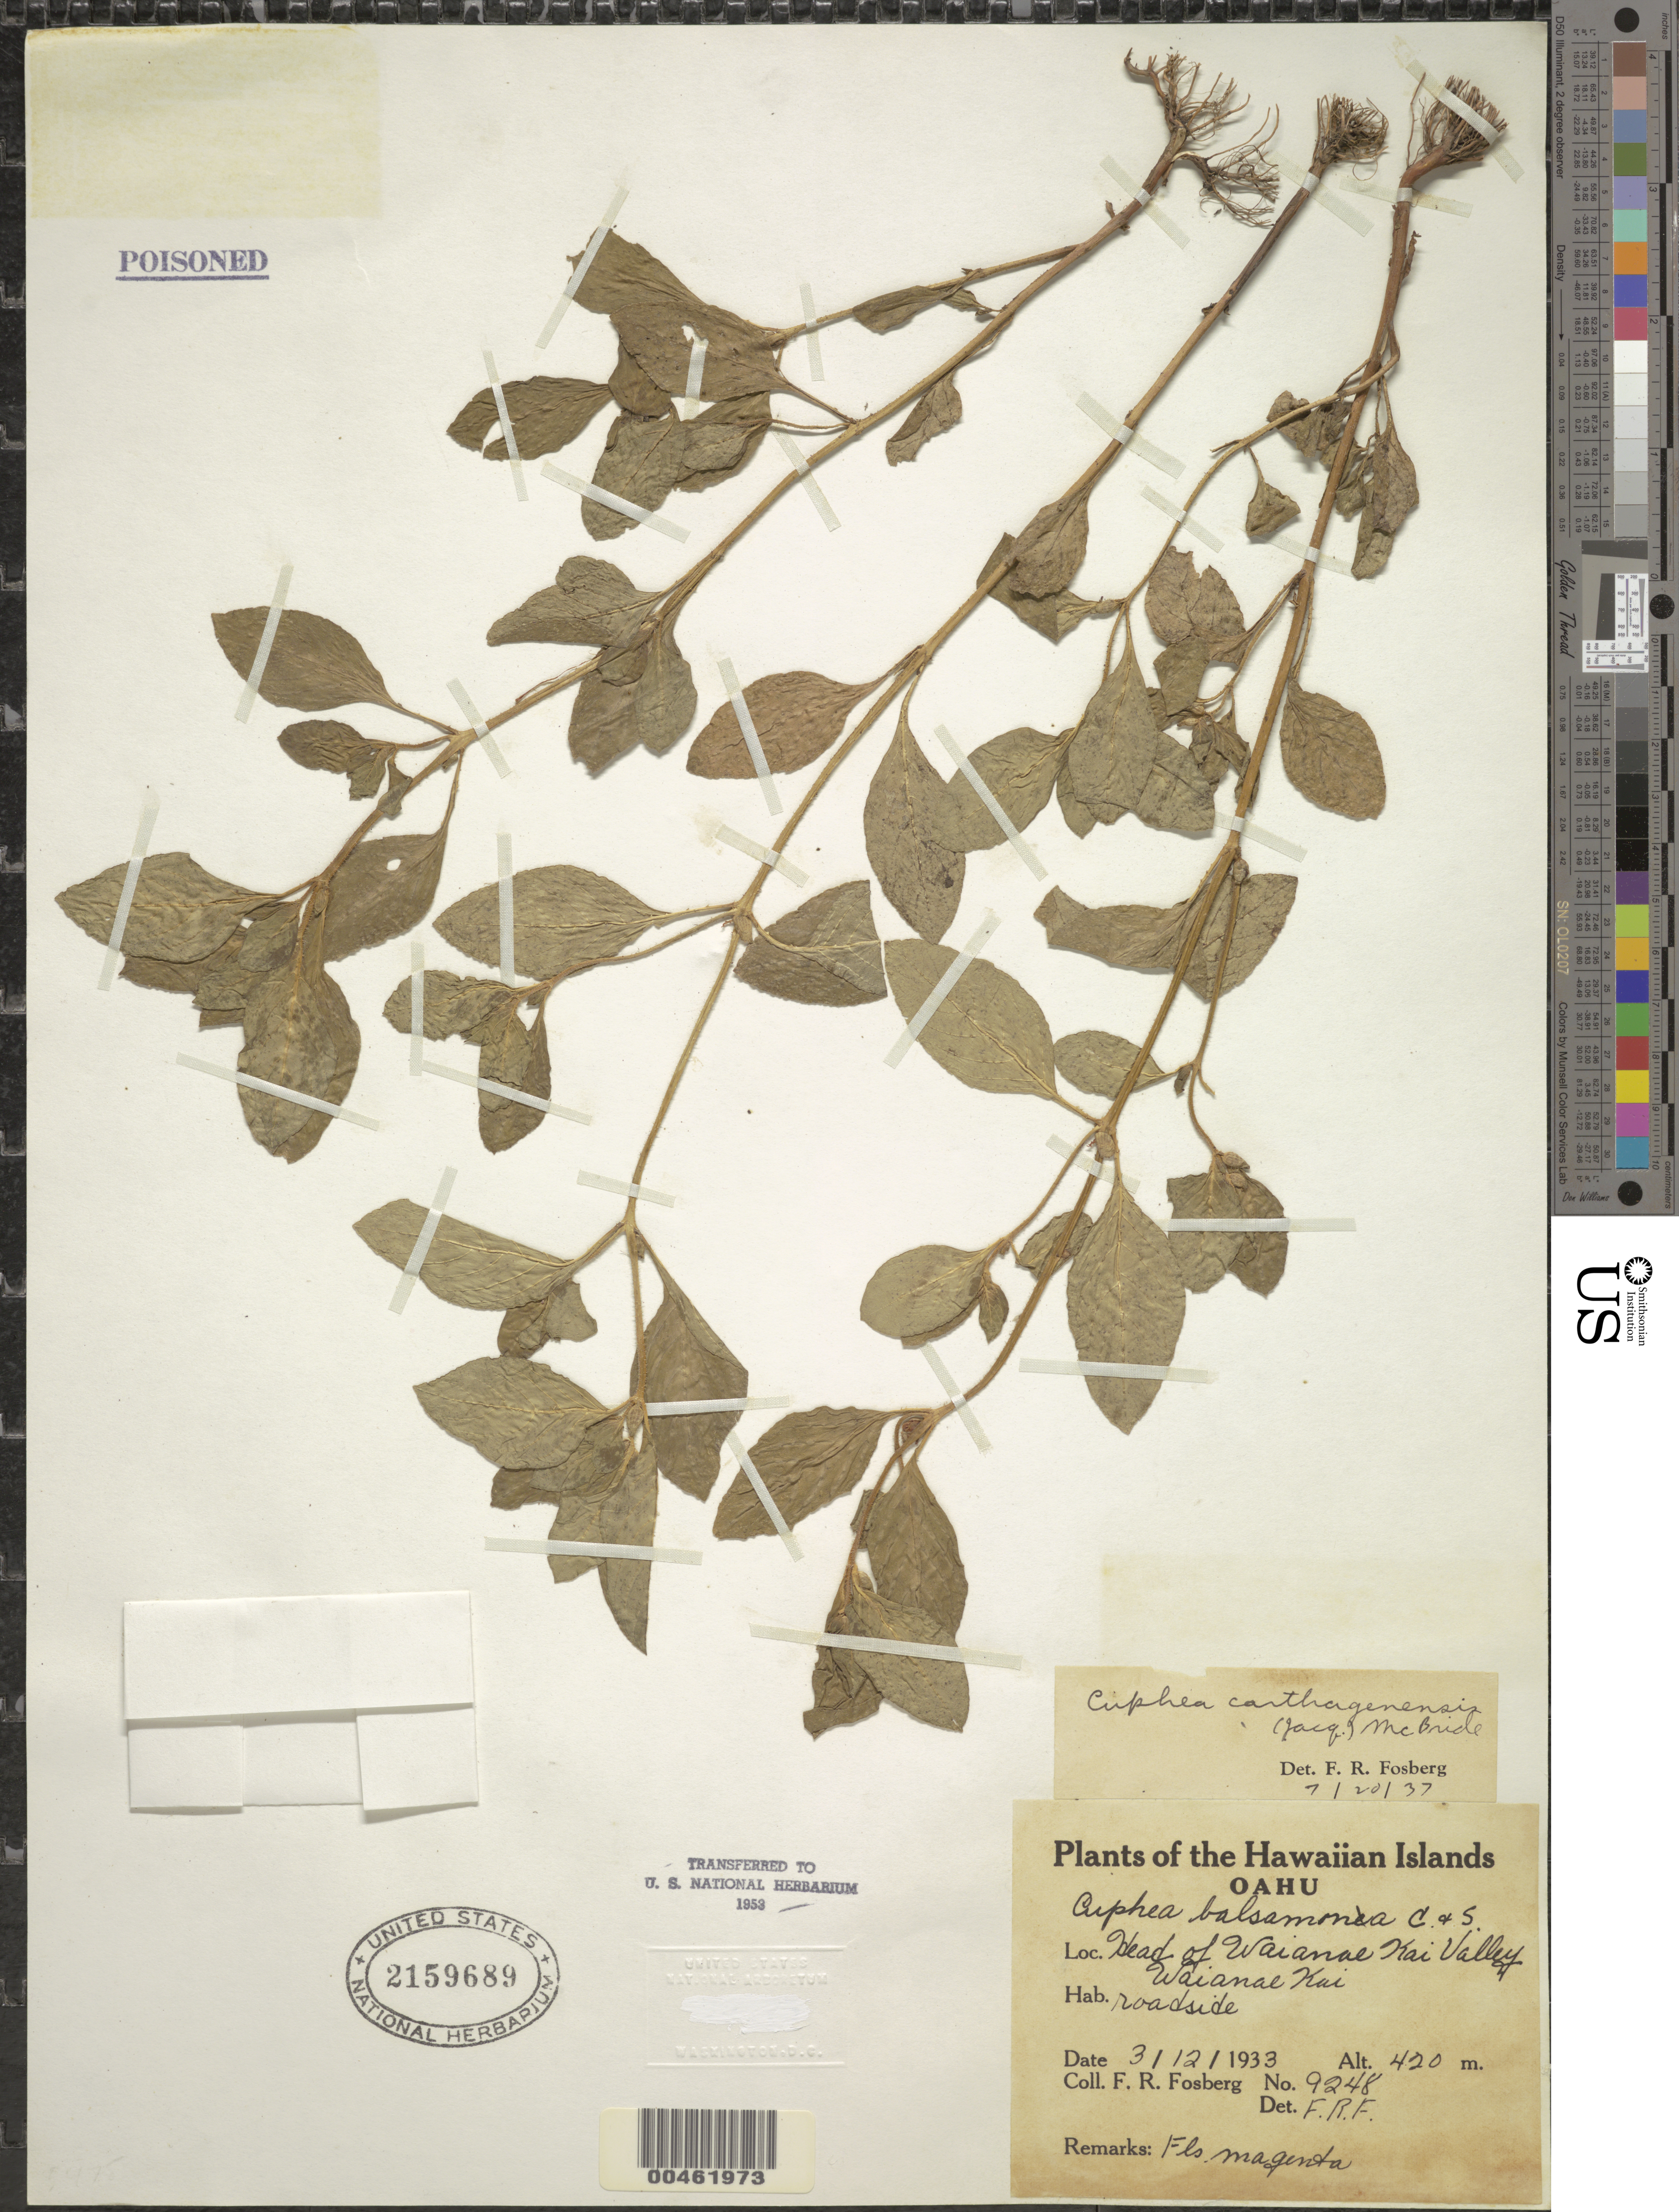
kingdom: Plantae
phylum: Tracheophyta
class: Magnoliopsida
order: Myrtales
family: Lythraceae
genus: Cuphea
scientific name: Cuphea carthagenensis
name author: (Jacq.) J.F. Macbr.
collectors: F. R. Fosberg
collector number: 9248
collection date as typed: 12 Mar 1933 or 3 Dec 1933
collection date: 1933-03-12 or 1933-12-03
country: United States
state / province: Hawaii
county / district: Honolulu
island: Oahu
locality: Head of Waianae Kai Valley, Waianae Kai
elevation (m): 420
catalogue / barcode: US 2159689